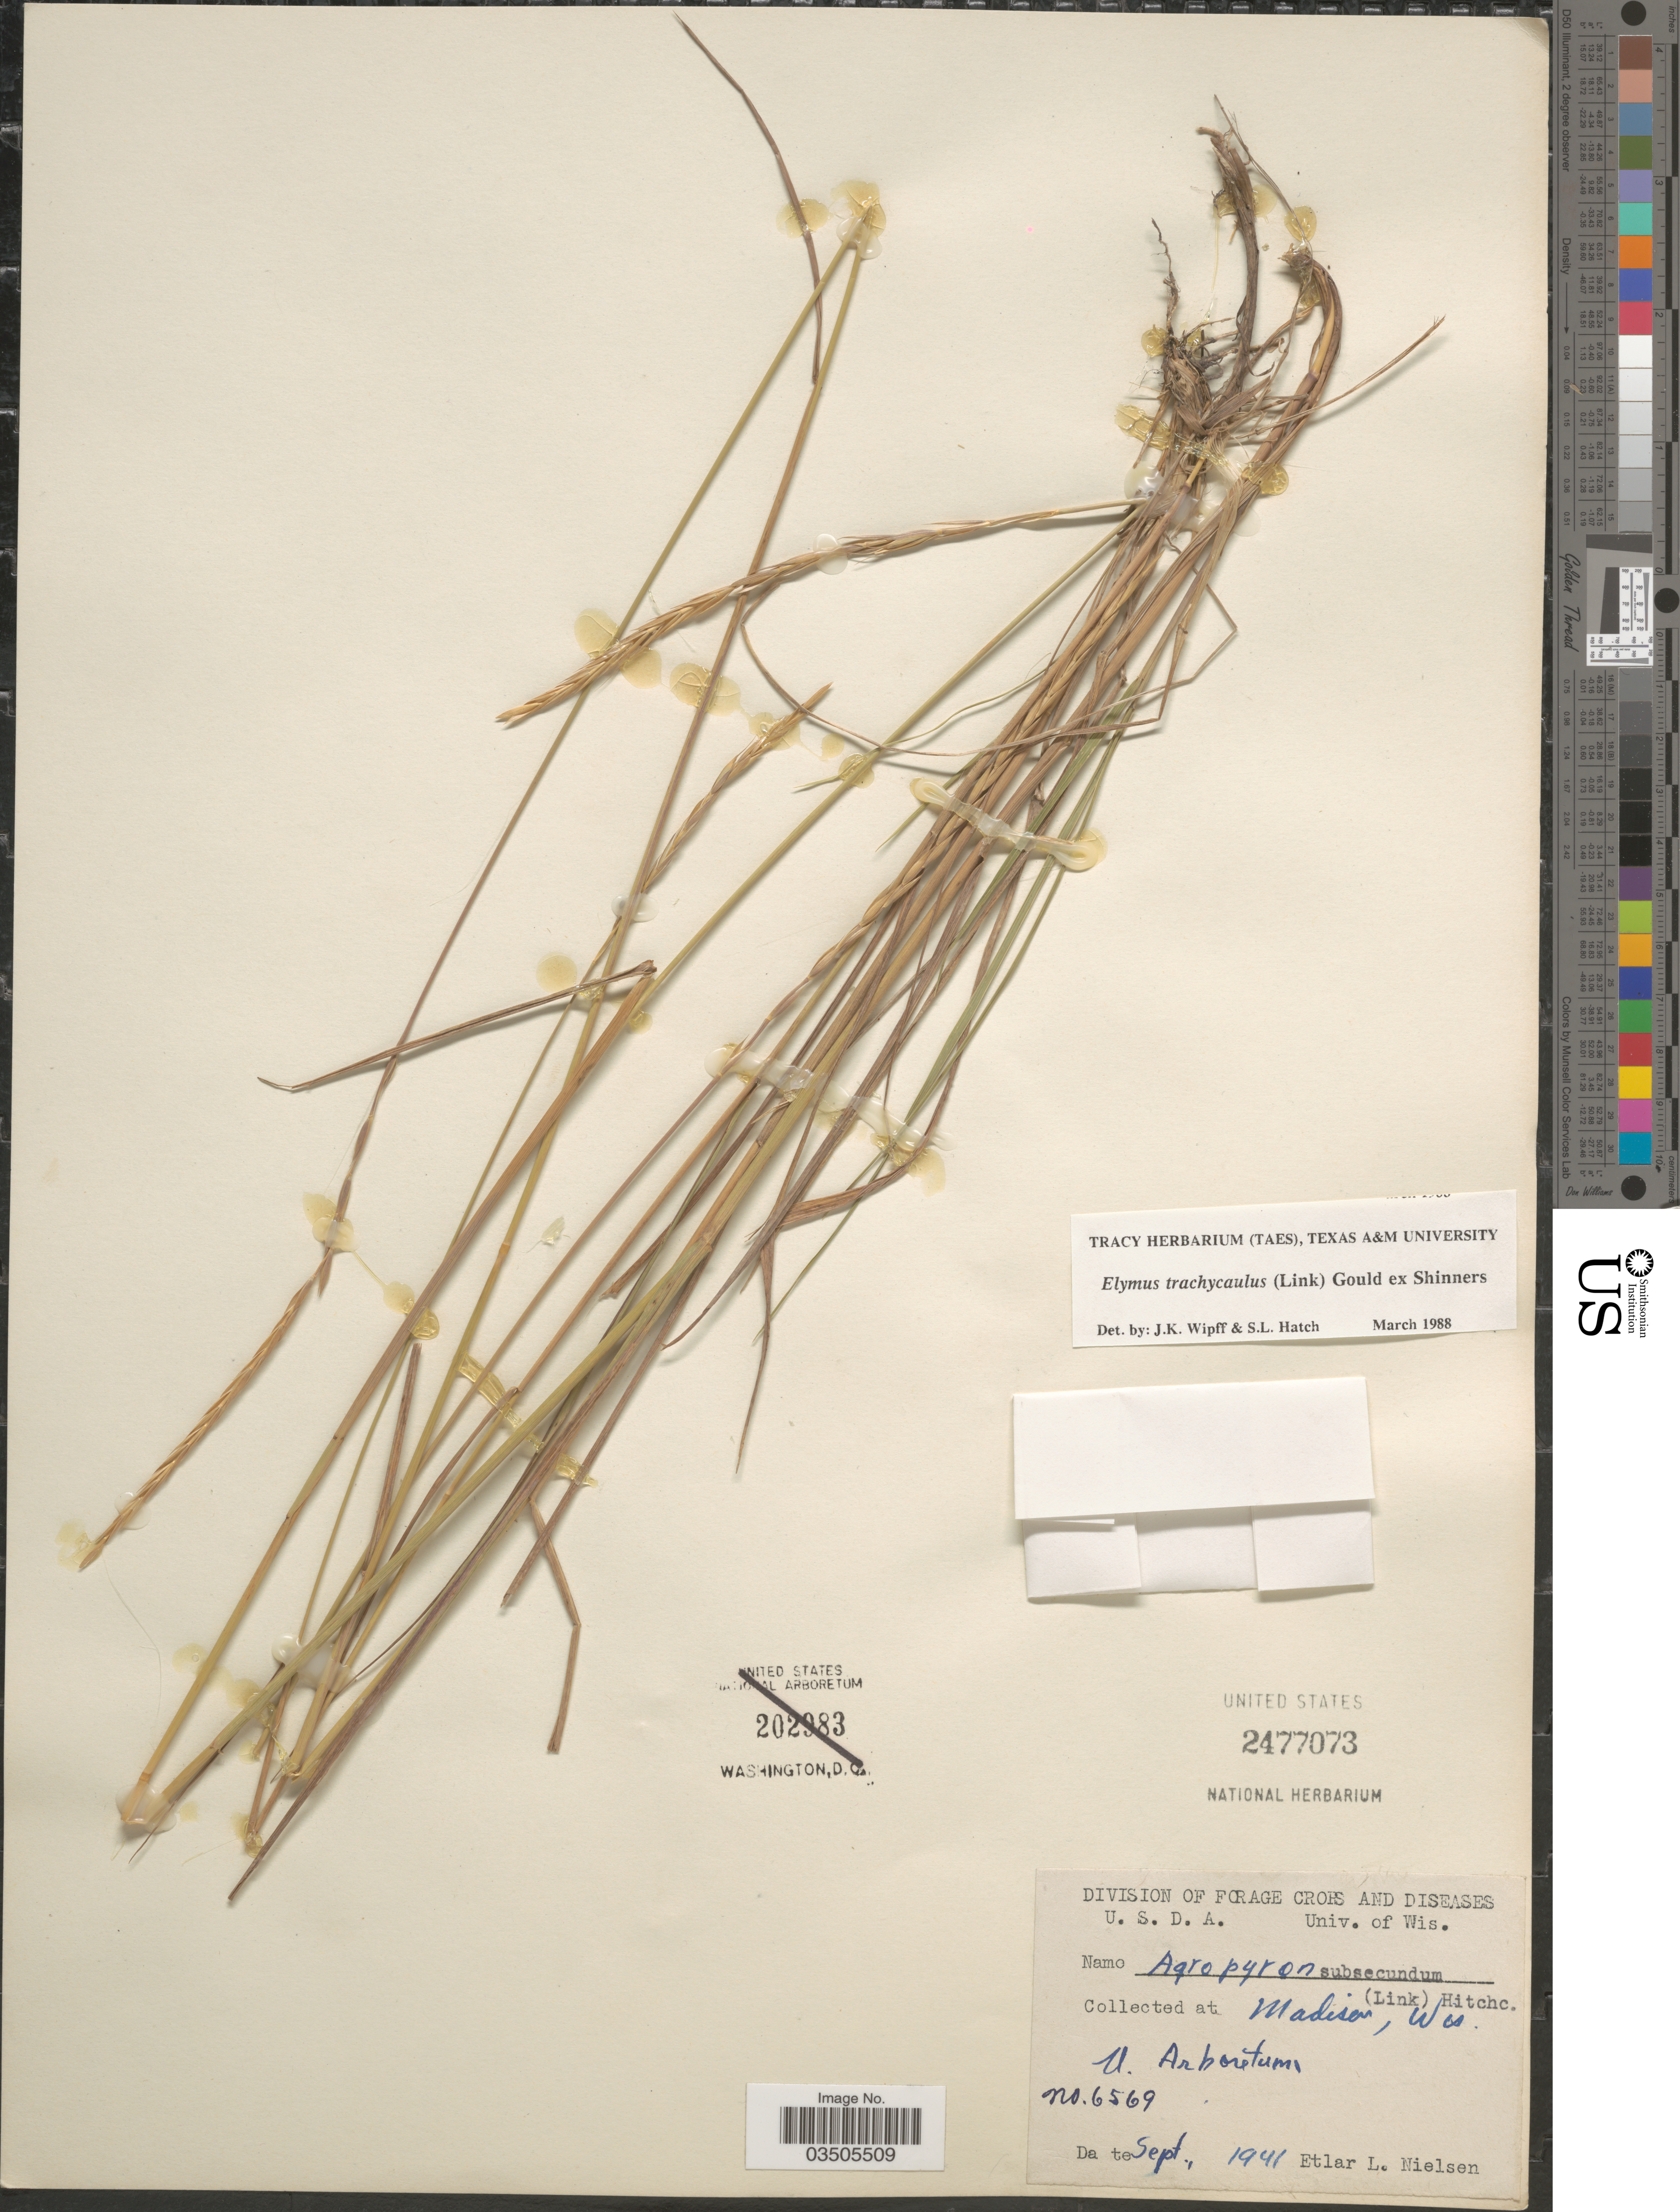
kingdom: Plantae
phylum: Tracheophyta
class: Liliopsida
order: Poales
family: Poaceae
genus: Elymus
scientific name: Elymus trachycaulus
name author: (Link) Gould ex Shinners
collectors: E. L. Nielsen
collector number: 6569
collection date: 1941-09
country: United States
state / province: Wisconsin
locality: At Madison. Arboretum.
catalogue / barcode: US 2477073